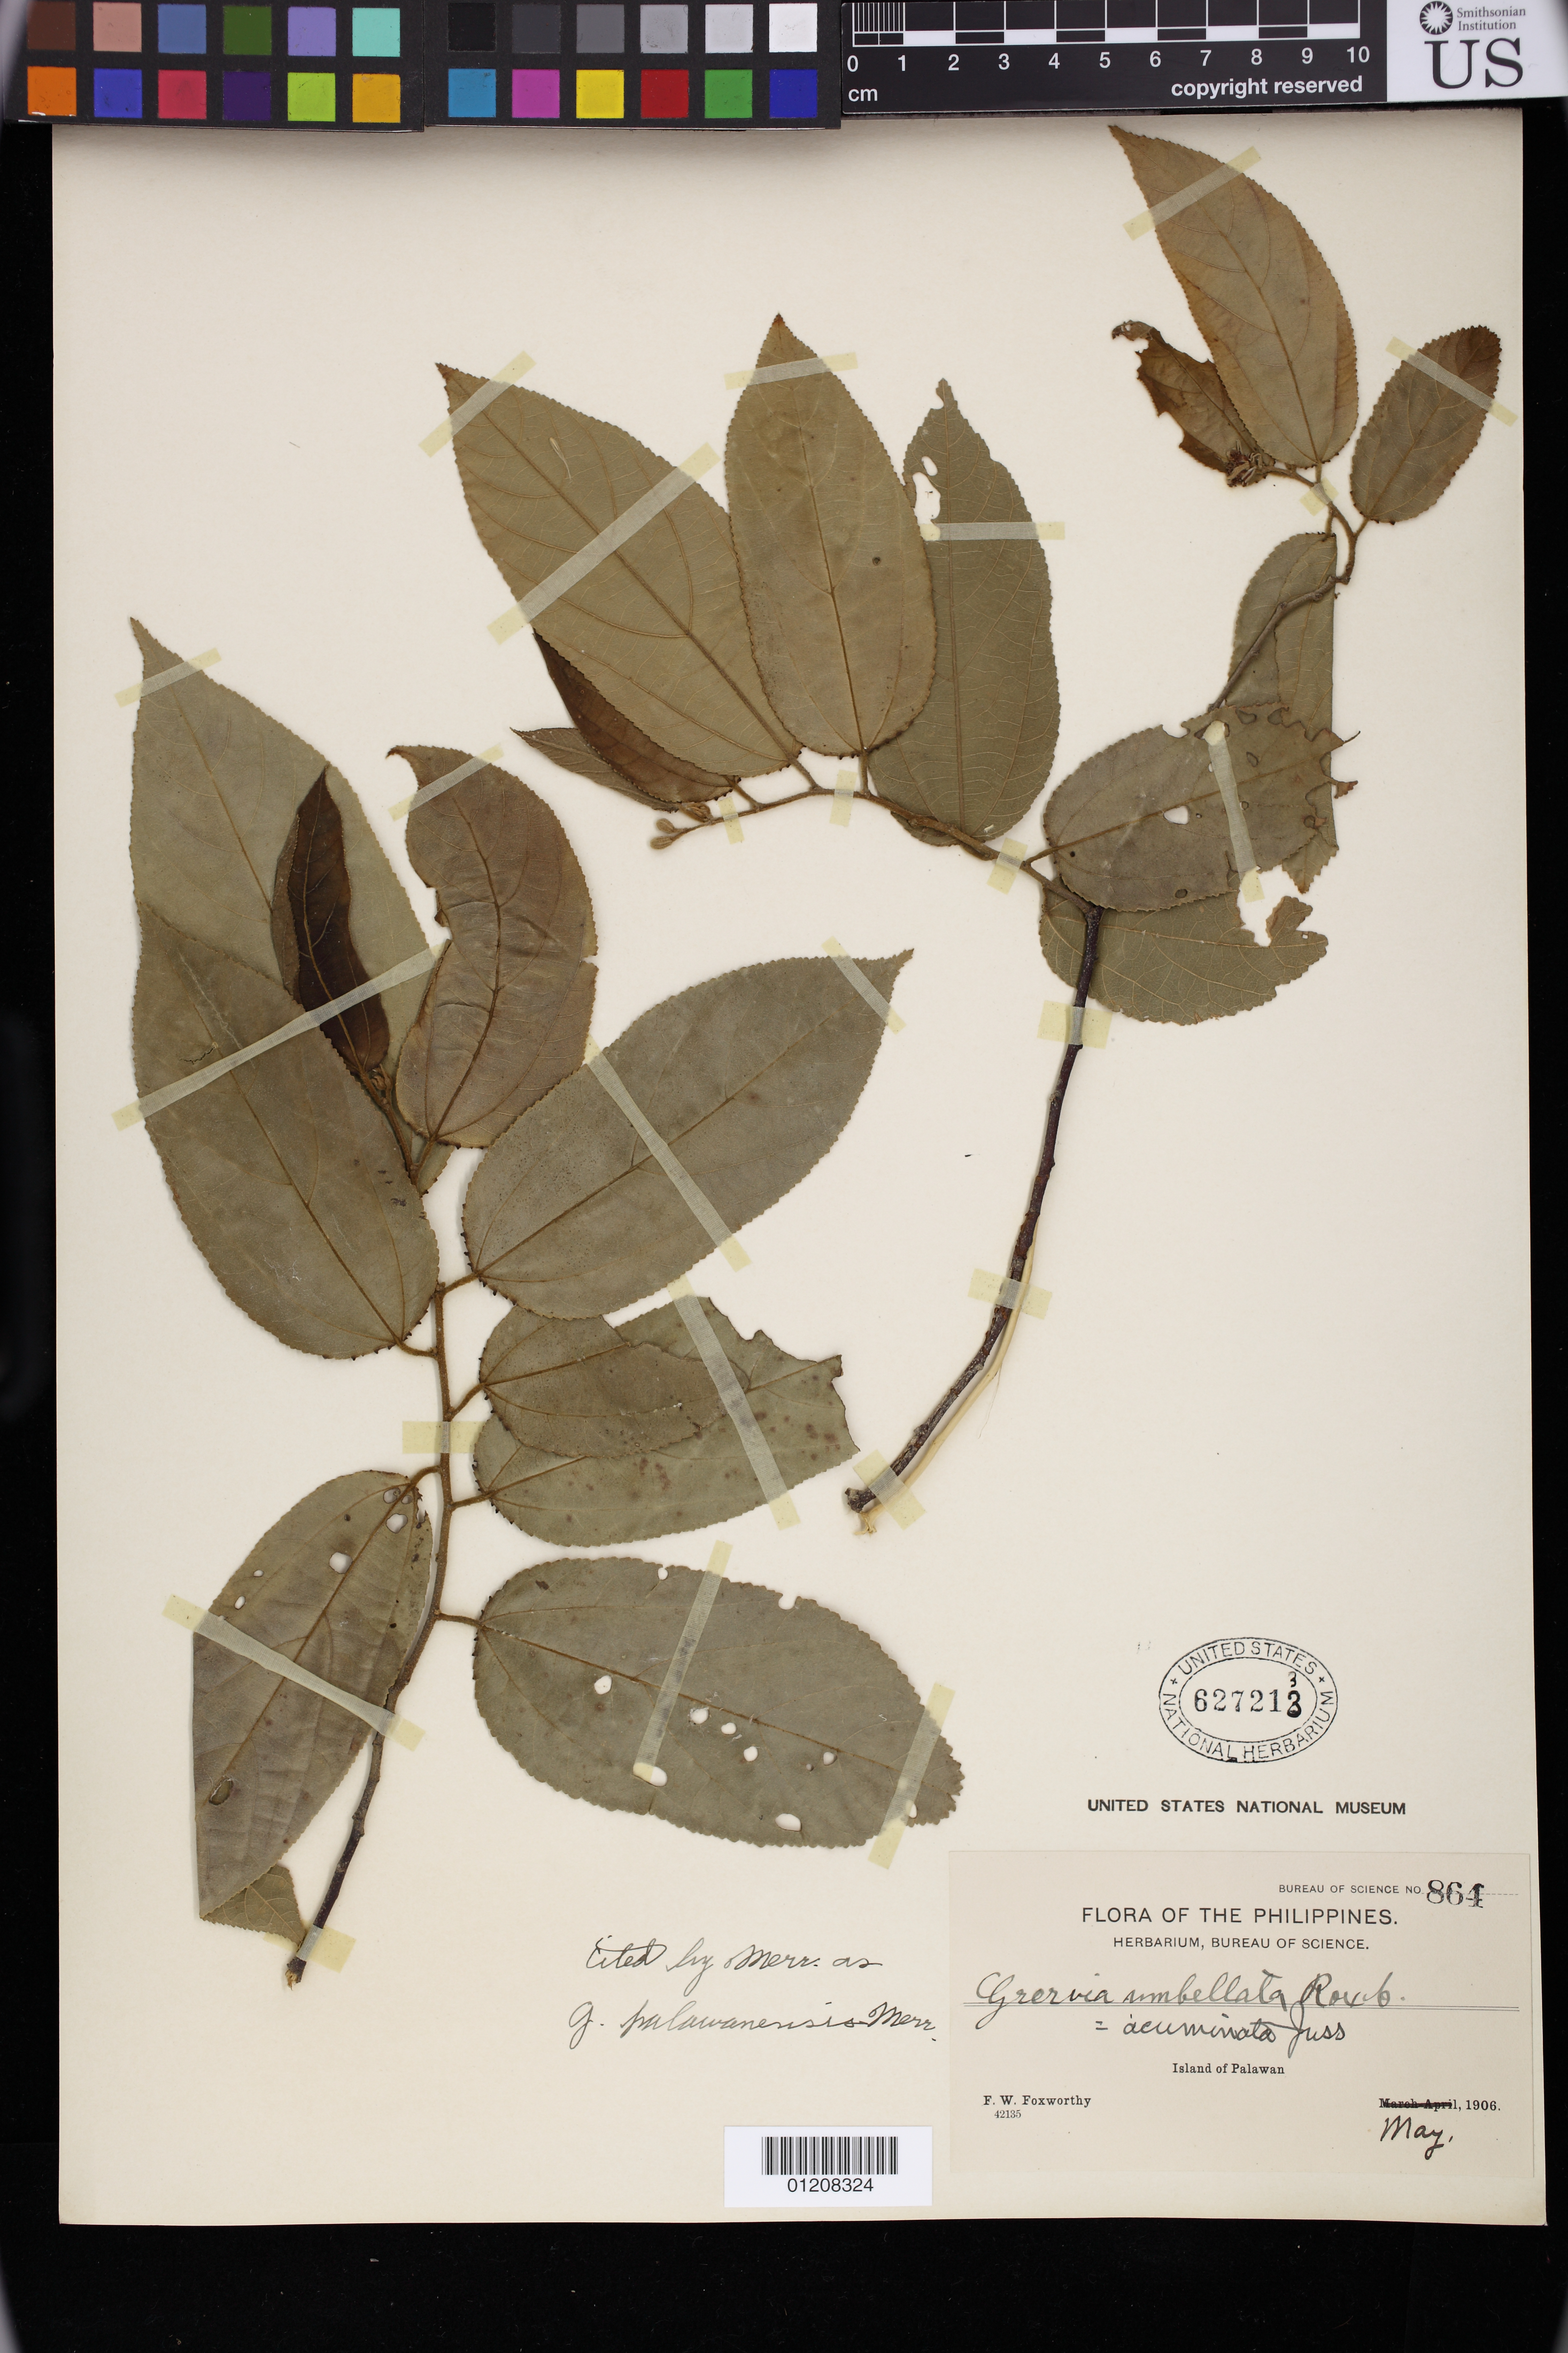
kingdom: Plantae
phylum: Tracheophyta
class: Magnoliopsida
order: Malvales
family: Malvaceae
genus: Grewia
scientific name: Grewia palawanensis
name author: Merr.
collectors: F. W. Foxworthy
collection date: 1906-05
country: Philippines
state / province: Mimaropa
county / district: Palawan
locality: Island of Palawan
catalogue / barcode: US 627213